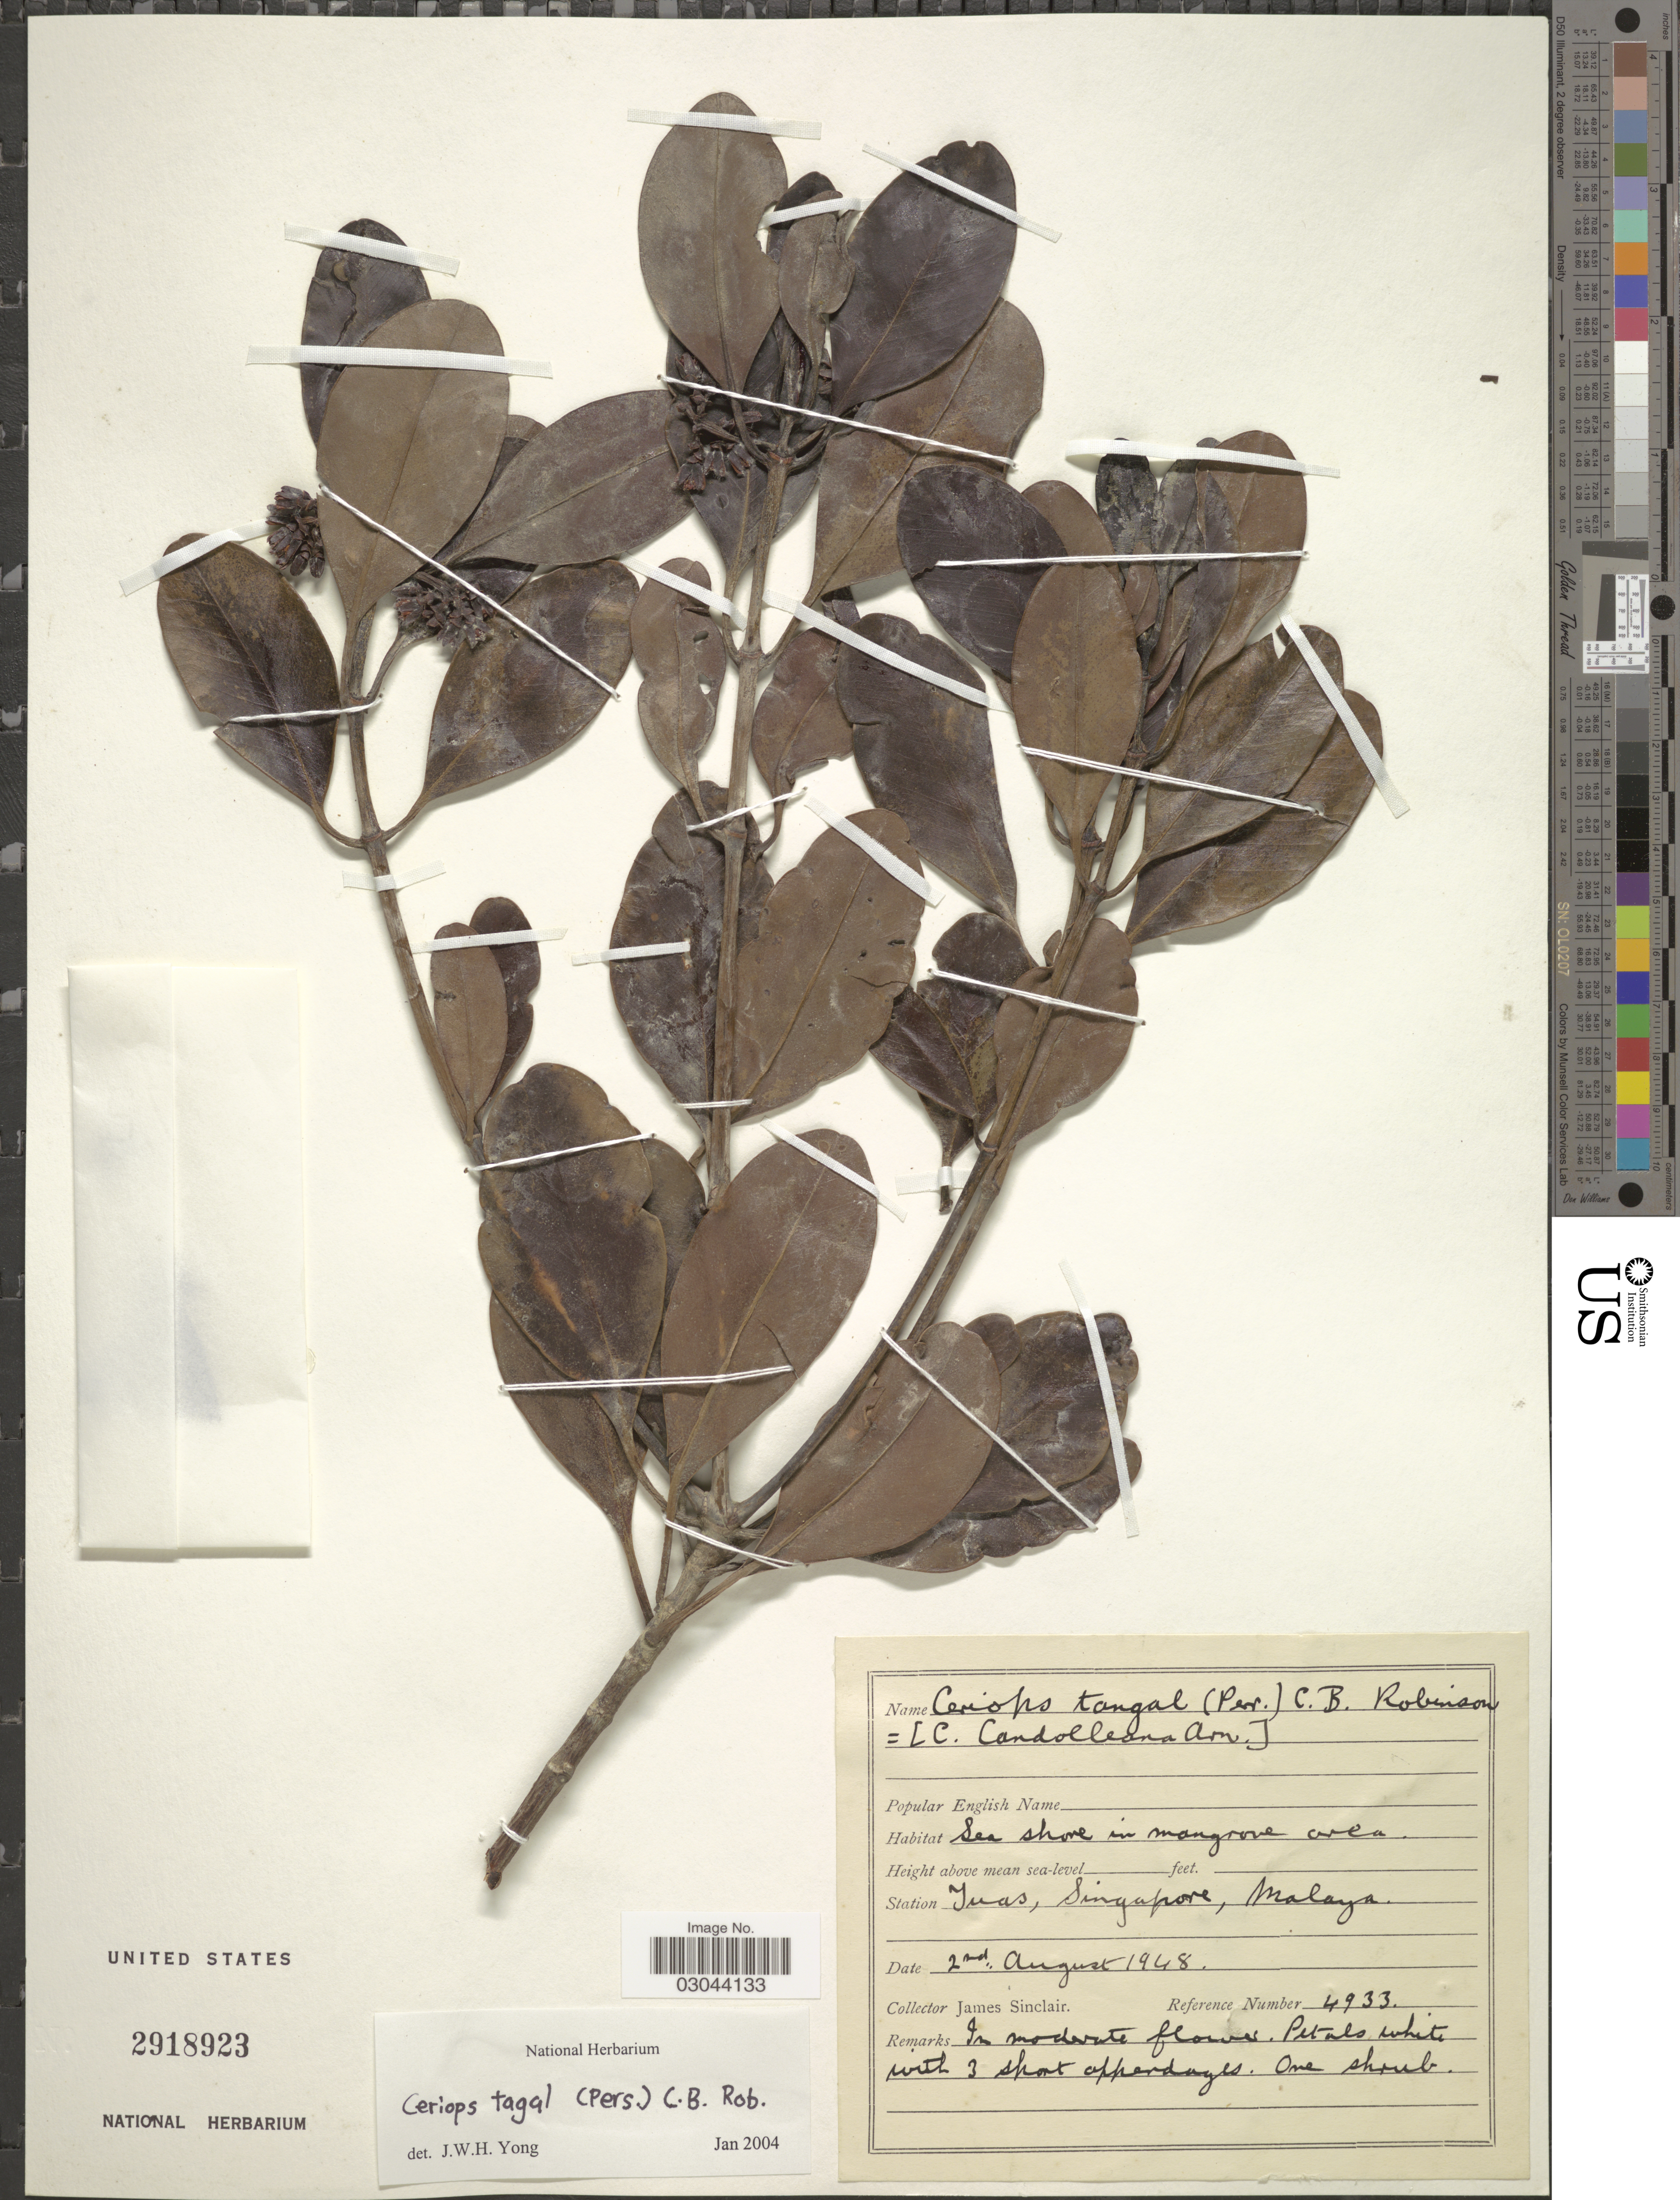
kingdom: Plantae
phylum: Tracheophyta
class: Magnoliopsida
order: Malpighiales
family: Rhizophoraceae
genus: Ceriops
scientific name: Ceriops tagal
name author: (Perr.) C.B. Rob.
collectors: J. Sinclair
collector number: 4933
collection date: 1948-08-02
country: Singapore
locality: Station Tuas. Malaya.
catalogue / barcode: US 2918923